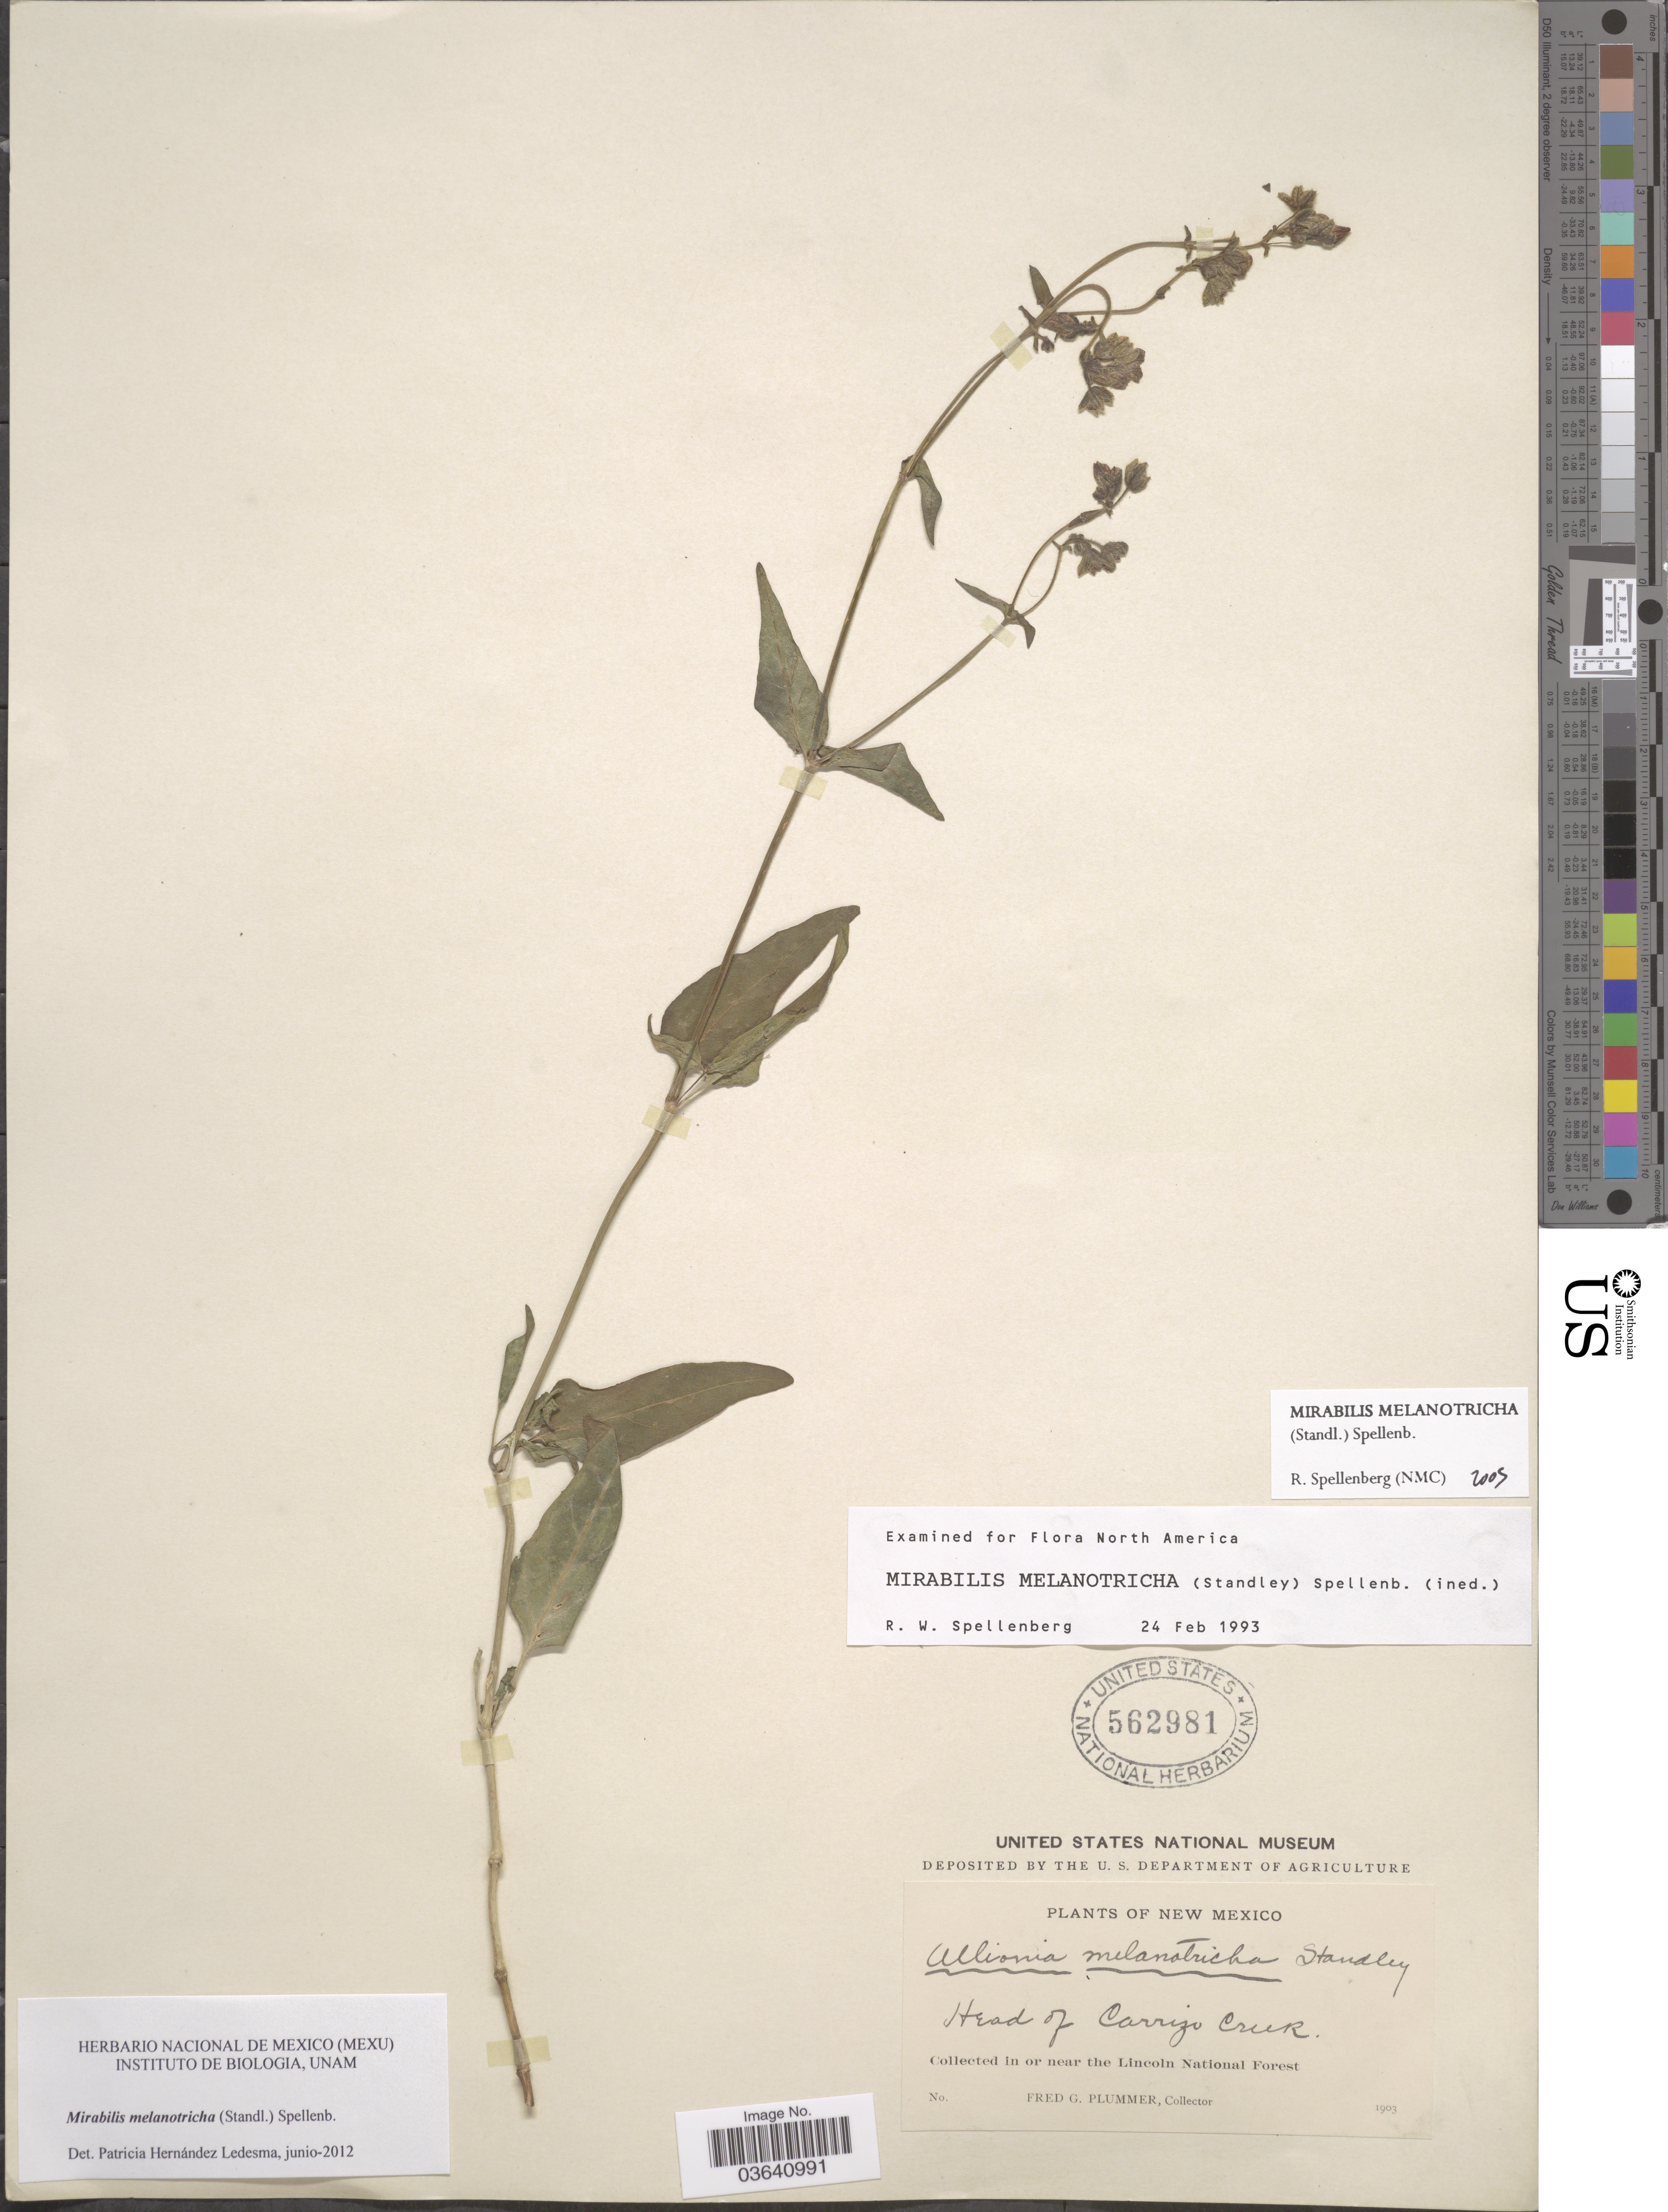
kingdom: Plantae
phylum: Tracheophyta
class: Magnoliopsida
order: Caryophyllales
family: Nyctaginaceae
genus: Mirabilis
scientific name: Mirabilis melanotricha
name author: (Standl.) Spellenb.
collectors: F. Plummer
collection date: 1903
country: United States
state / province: New Mexico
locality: Head of Carrizo Creek. In or near the Lincoln National Forest.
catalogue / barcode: US 562981